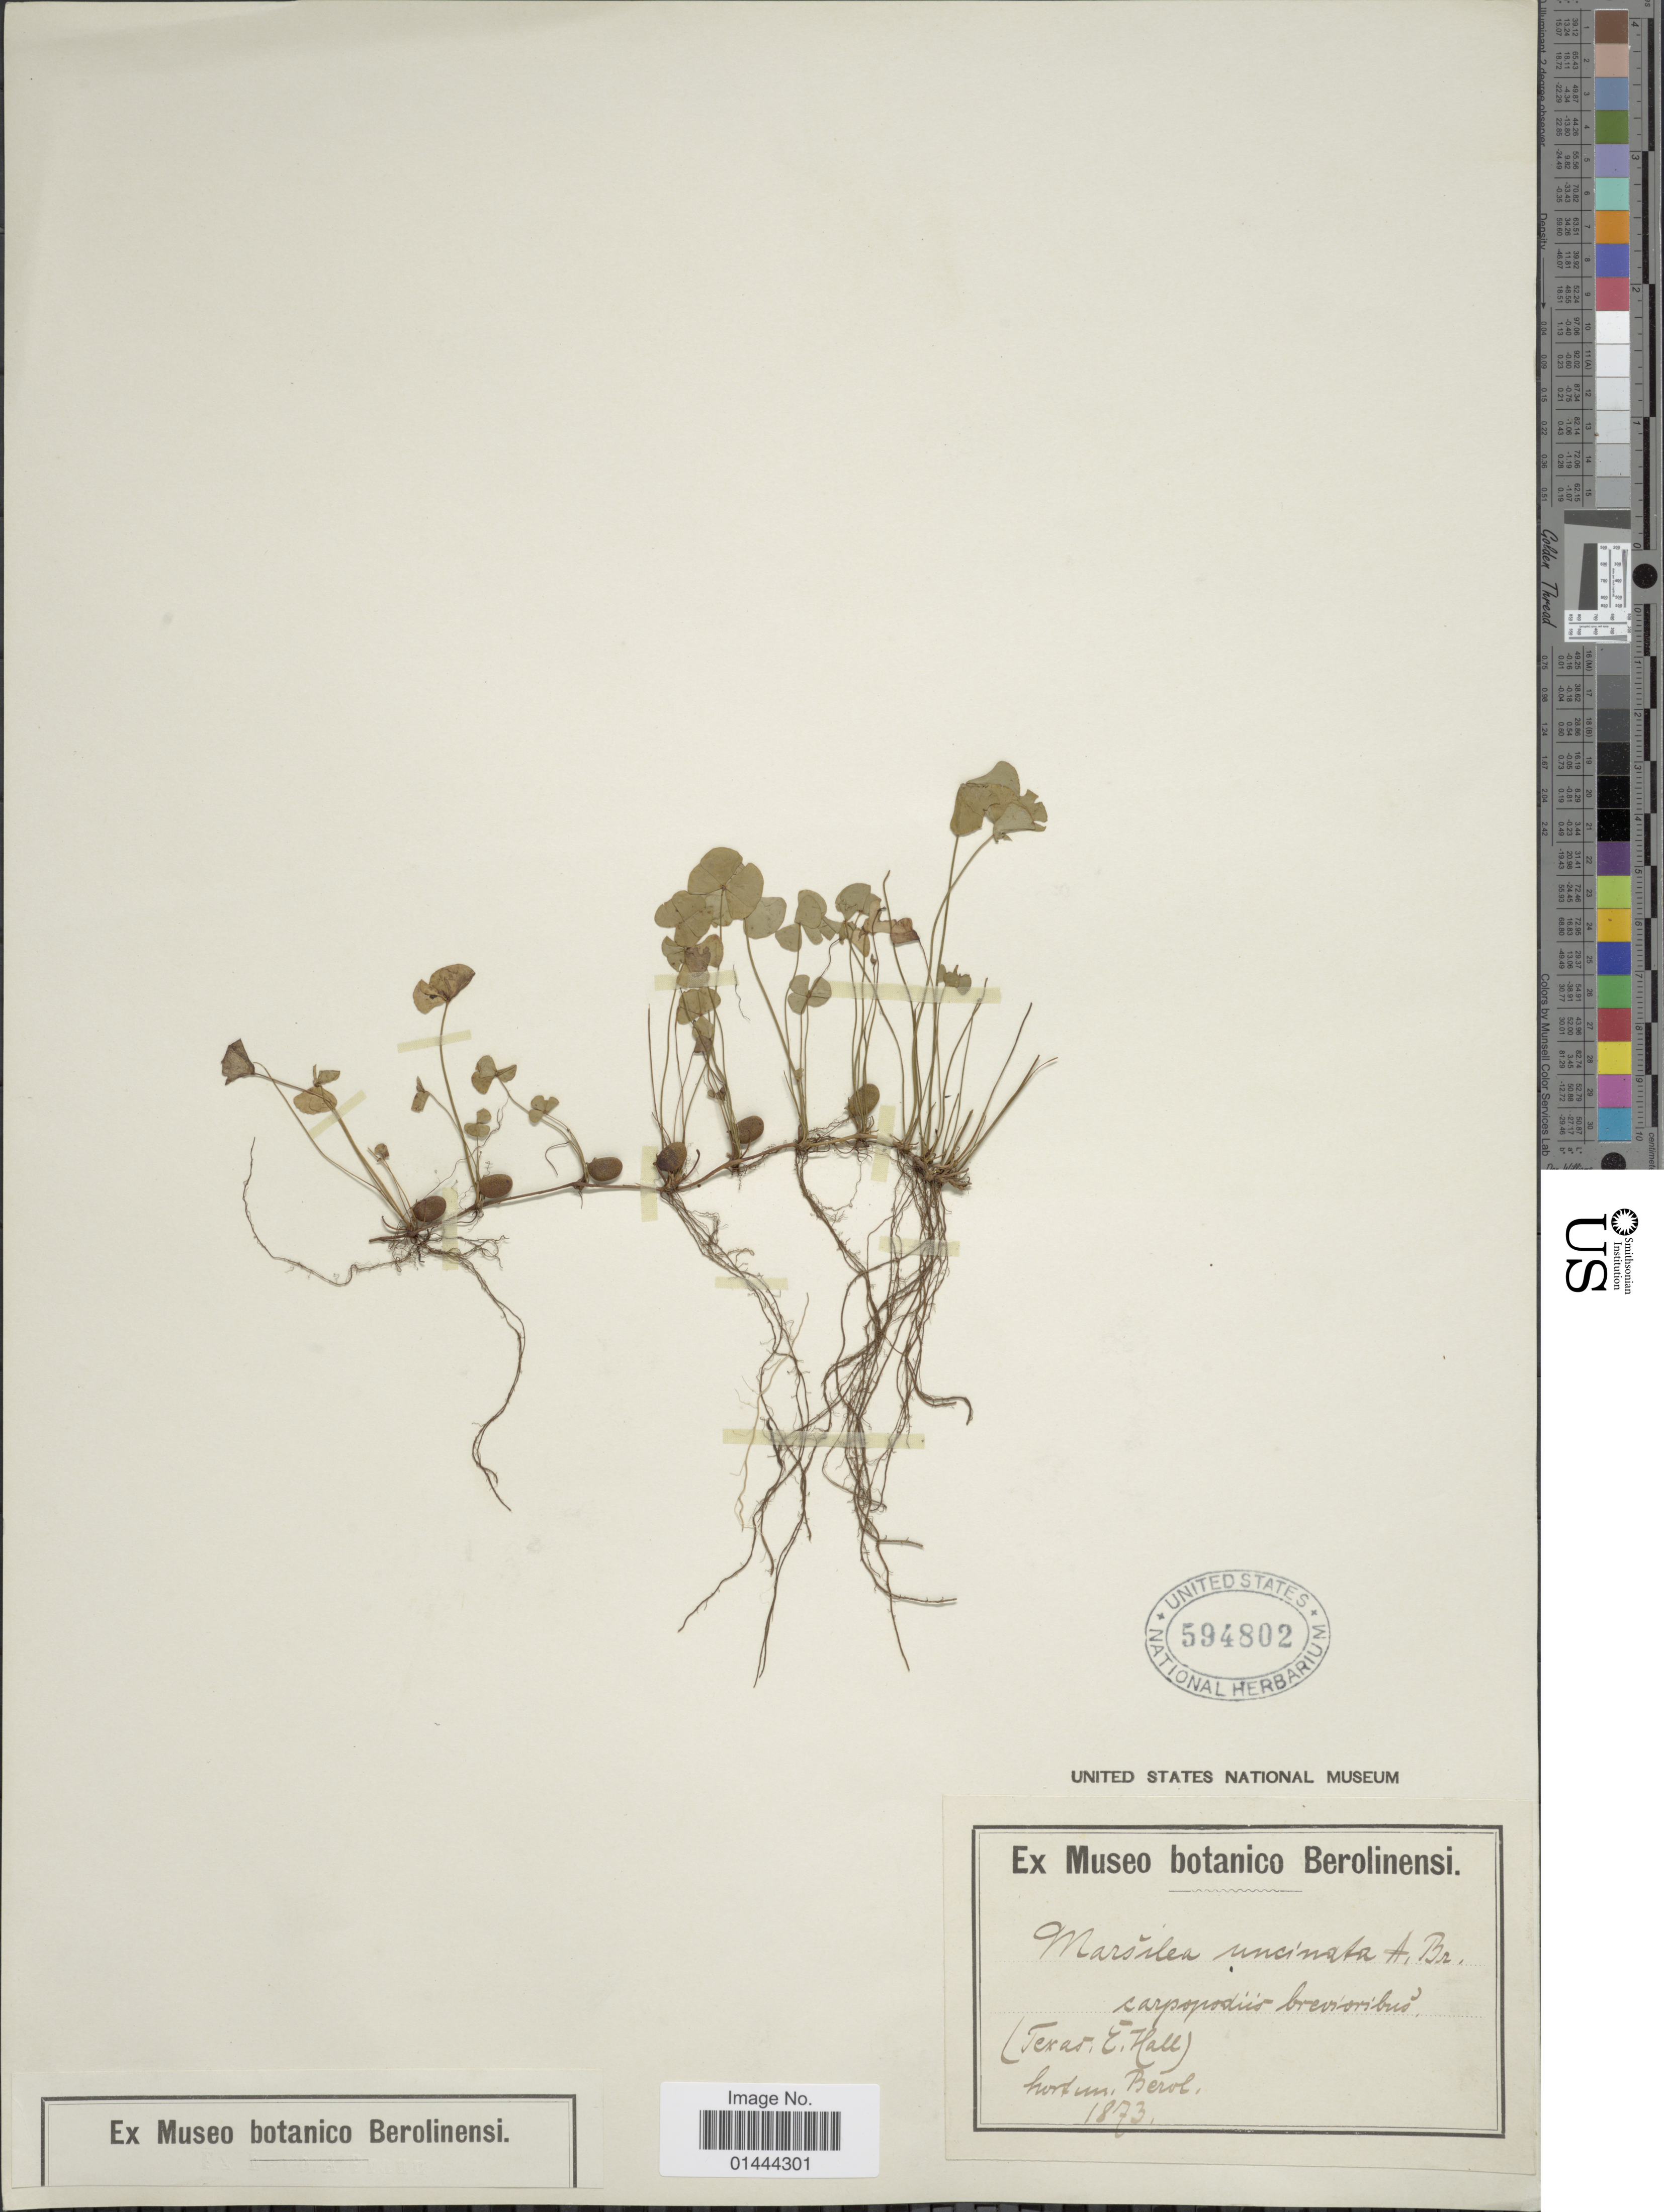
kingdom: Plantae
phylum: Tracheophyta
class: Polypodiopsida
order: Salviniales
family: Marsileaceae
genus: Marsilea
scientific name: Marsilea vestita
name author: Hook. & Grev.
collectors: E. Hall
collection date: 1873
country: United States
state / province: Texas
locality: Hortum. Berol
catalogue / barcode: US 594802